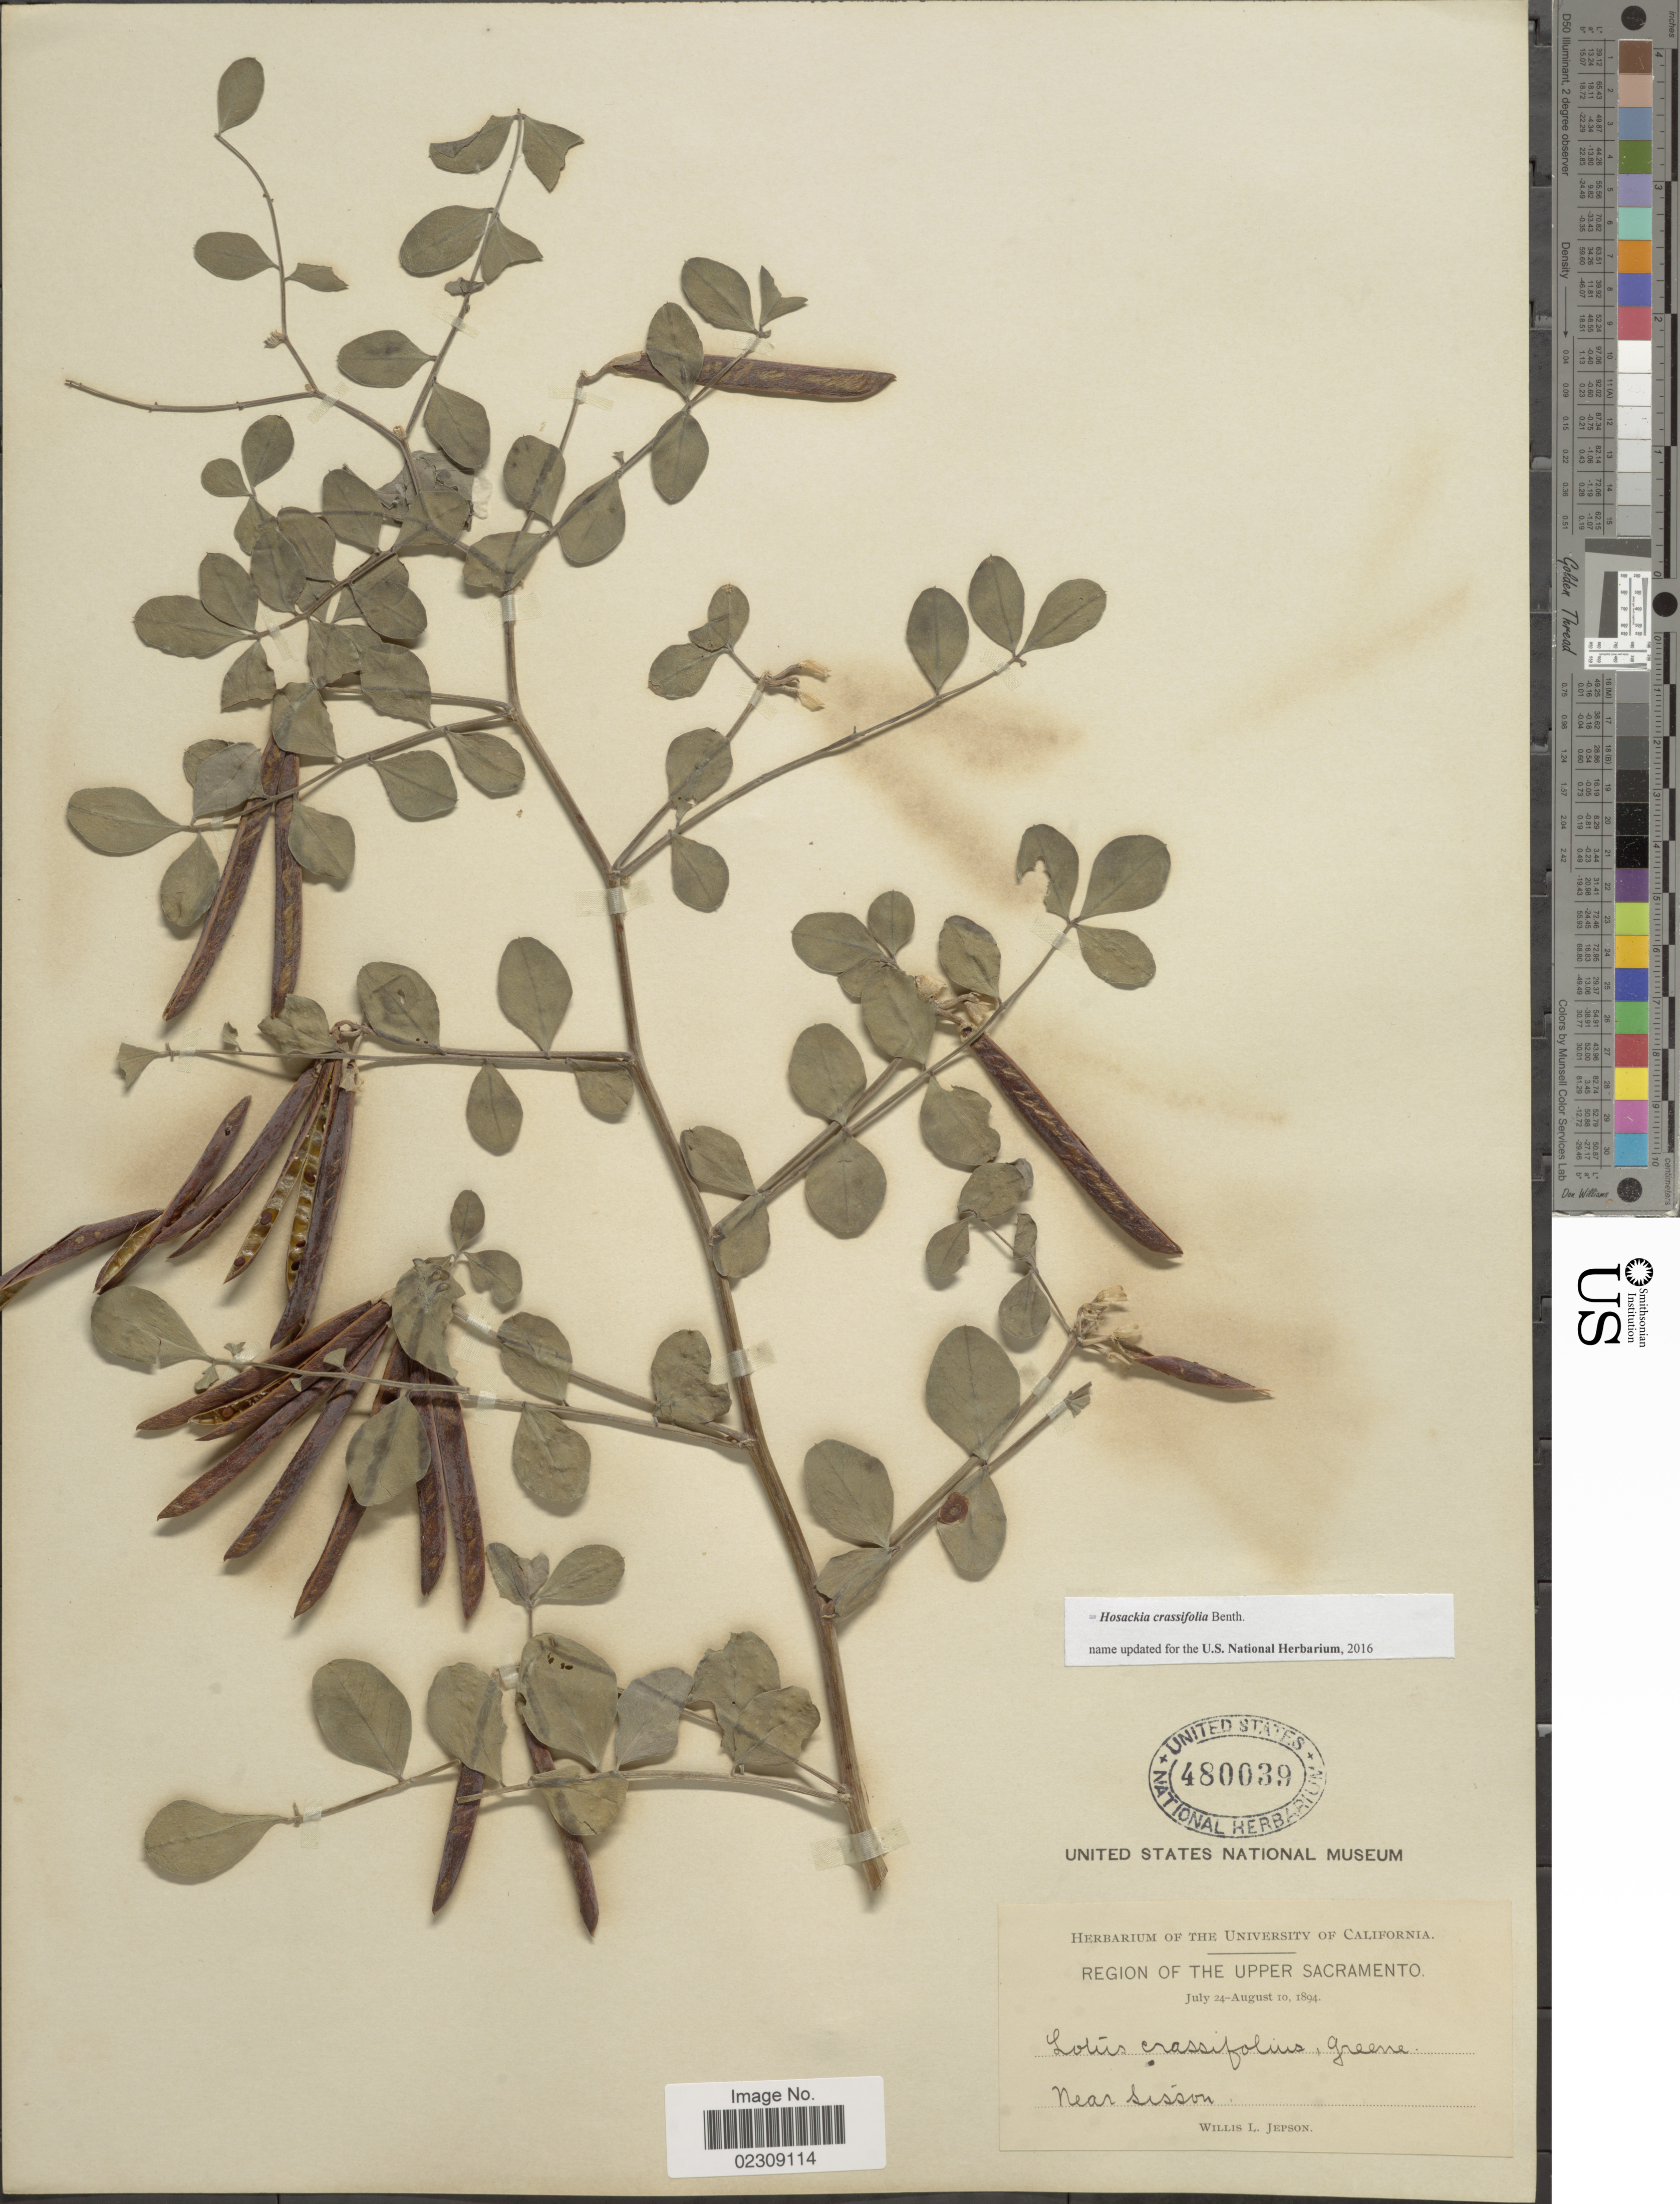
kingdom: Plantae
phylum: Tracheophyta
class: Magnoliopsida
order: Fabales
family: Fabaceae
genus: Hosackia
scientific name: Hosackia crassifolia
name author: Benth.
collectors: W. L. Jepson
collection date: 1894-07-24/1894-08-10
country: United States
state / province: California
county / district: Sacramento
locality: Region of the Upper Sacramento. Near Sision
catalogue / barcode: US 480039